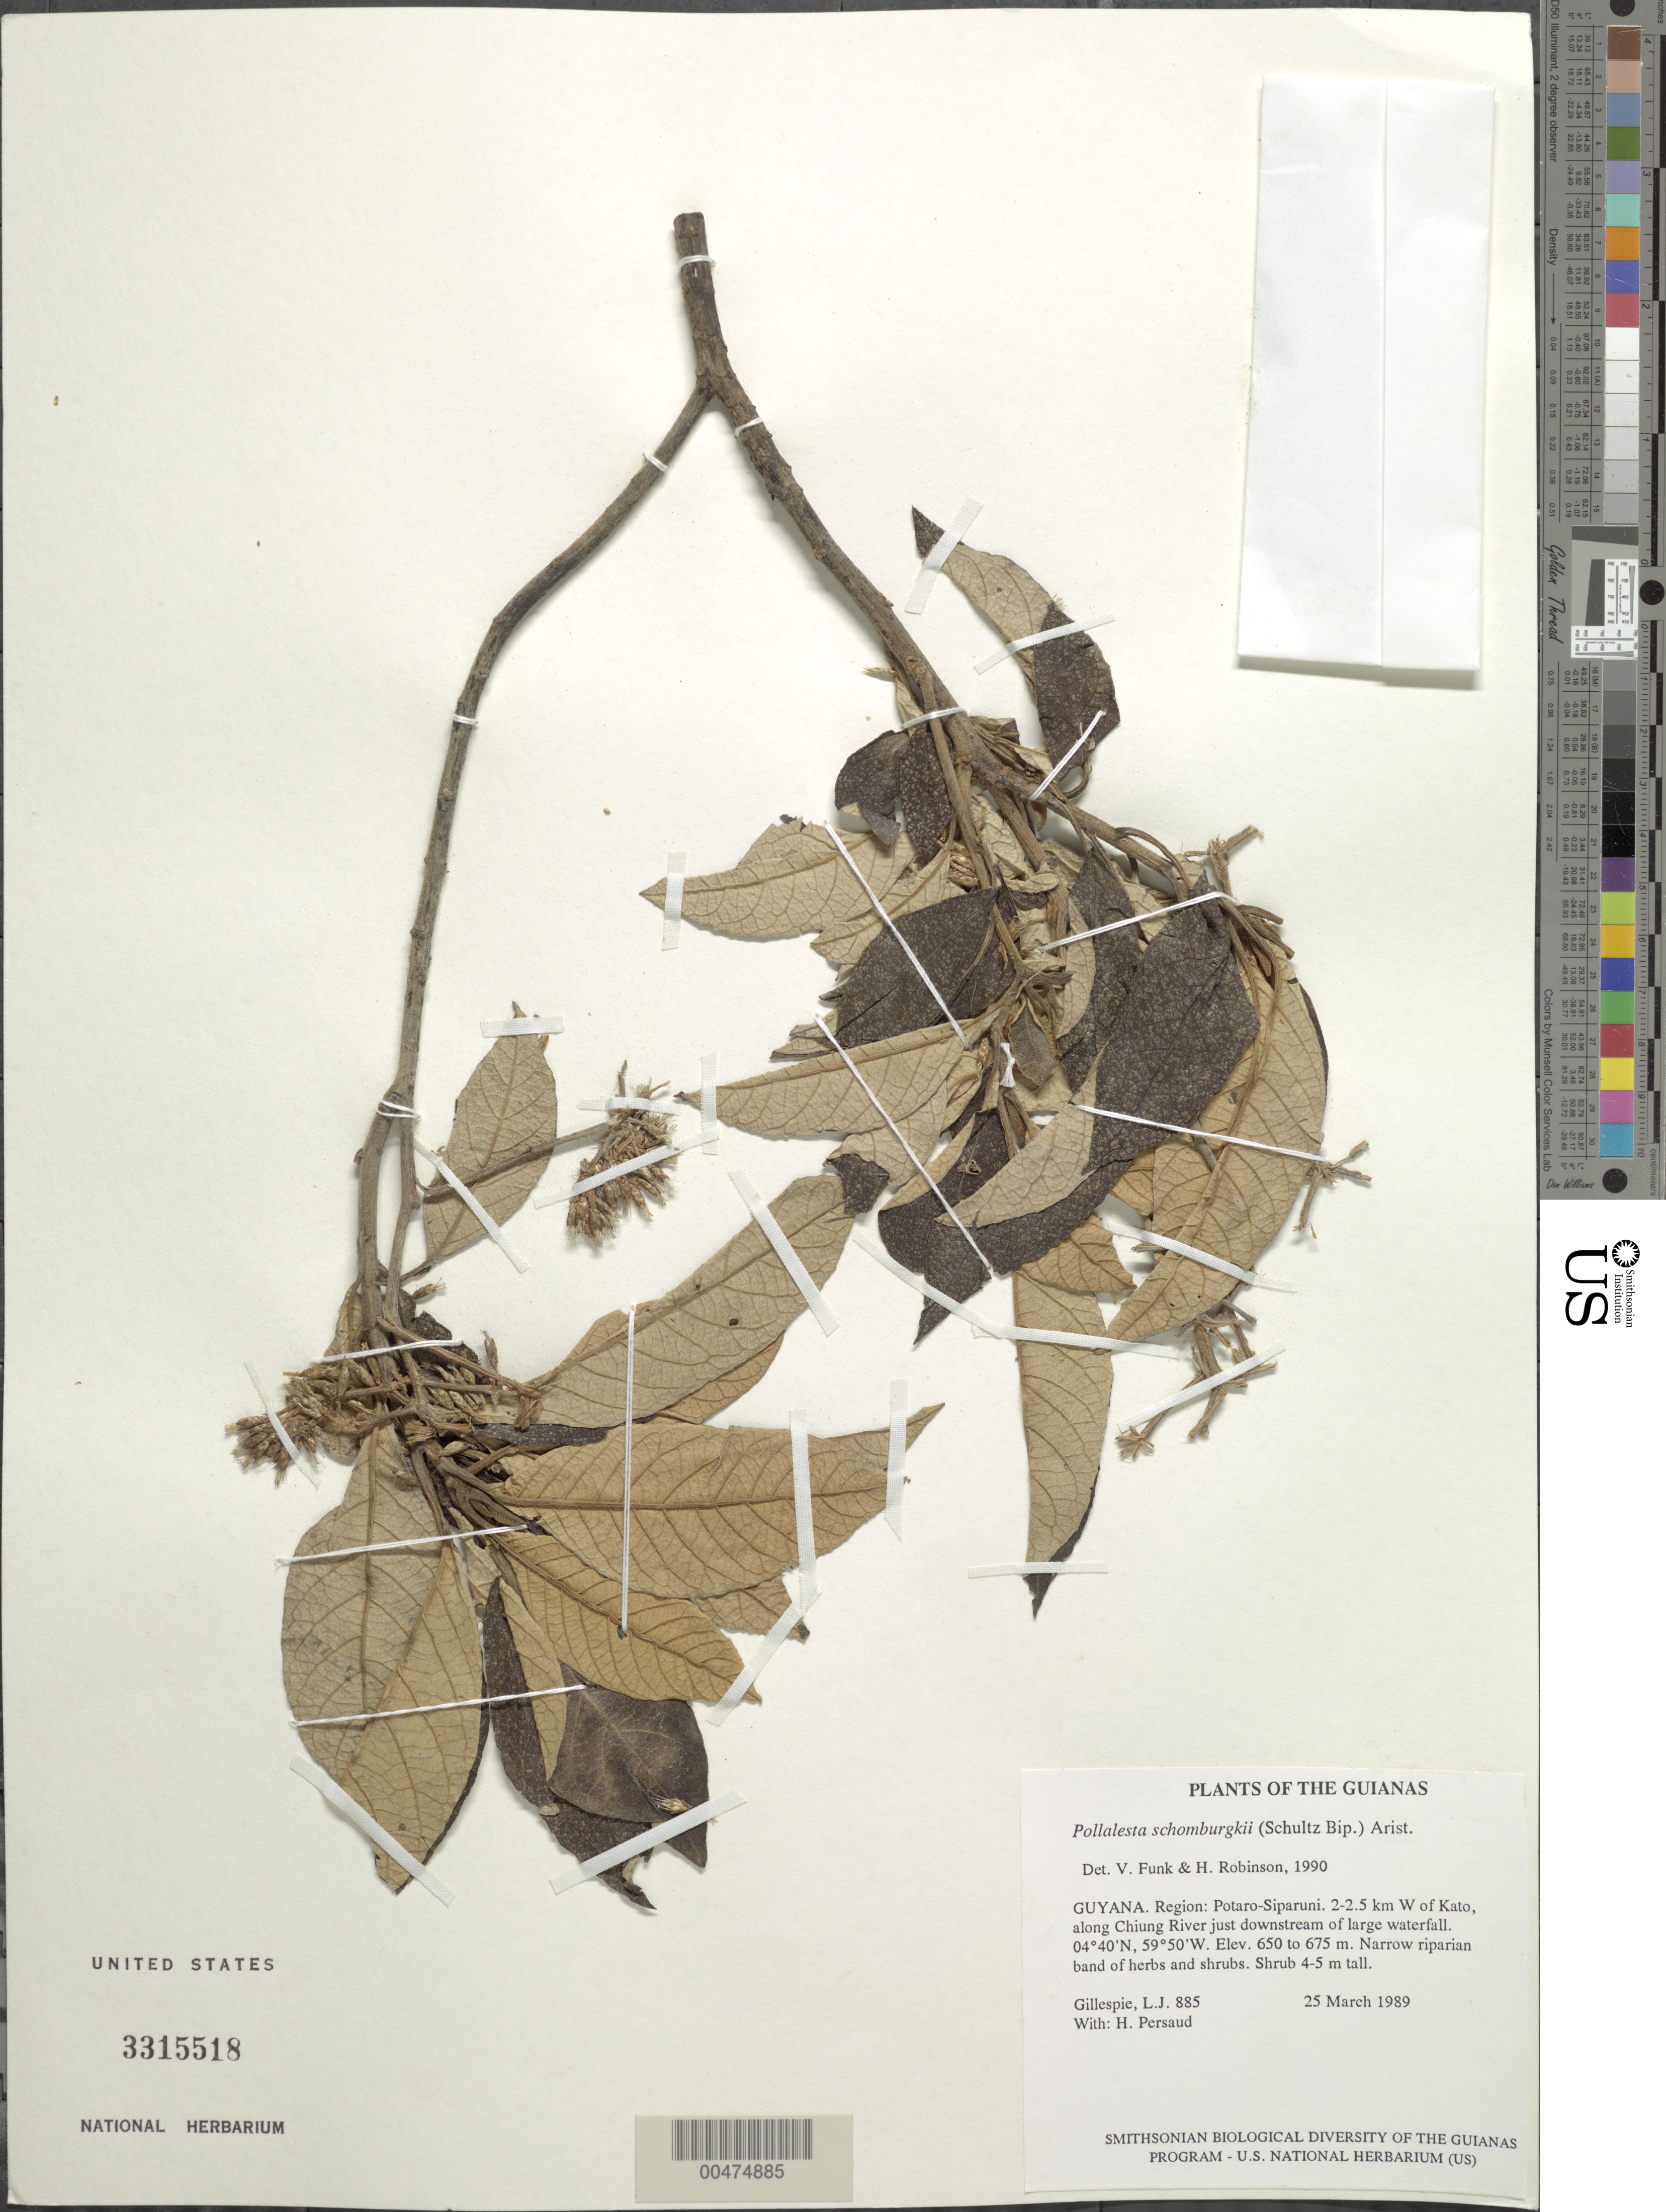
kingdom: Plantae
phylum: Tracheophyta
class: Magnoliopsida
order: Asterales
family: Asteraceae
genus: Piptocoma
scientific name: Piptocoma schomburgkii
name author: (Sch. Bip.) Pruski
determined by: Funk, V. A.; Robinson, H. E.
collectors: L. J. Gillespie & H. Persaud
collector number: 885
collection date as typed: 25 March 1989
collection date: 1989-03-25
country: Guyana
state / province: Potaro-Siparuni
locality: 2-2.5 km W of Kato, along Chiung River just downstream of large waterfall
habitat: Narrow riparian band of herbs and shrubs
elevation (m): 650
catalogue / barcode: US 3315518